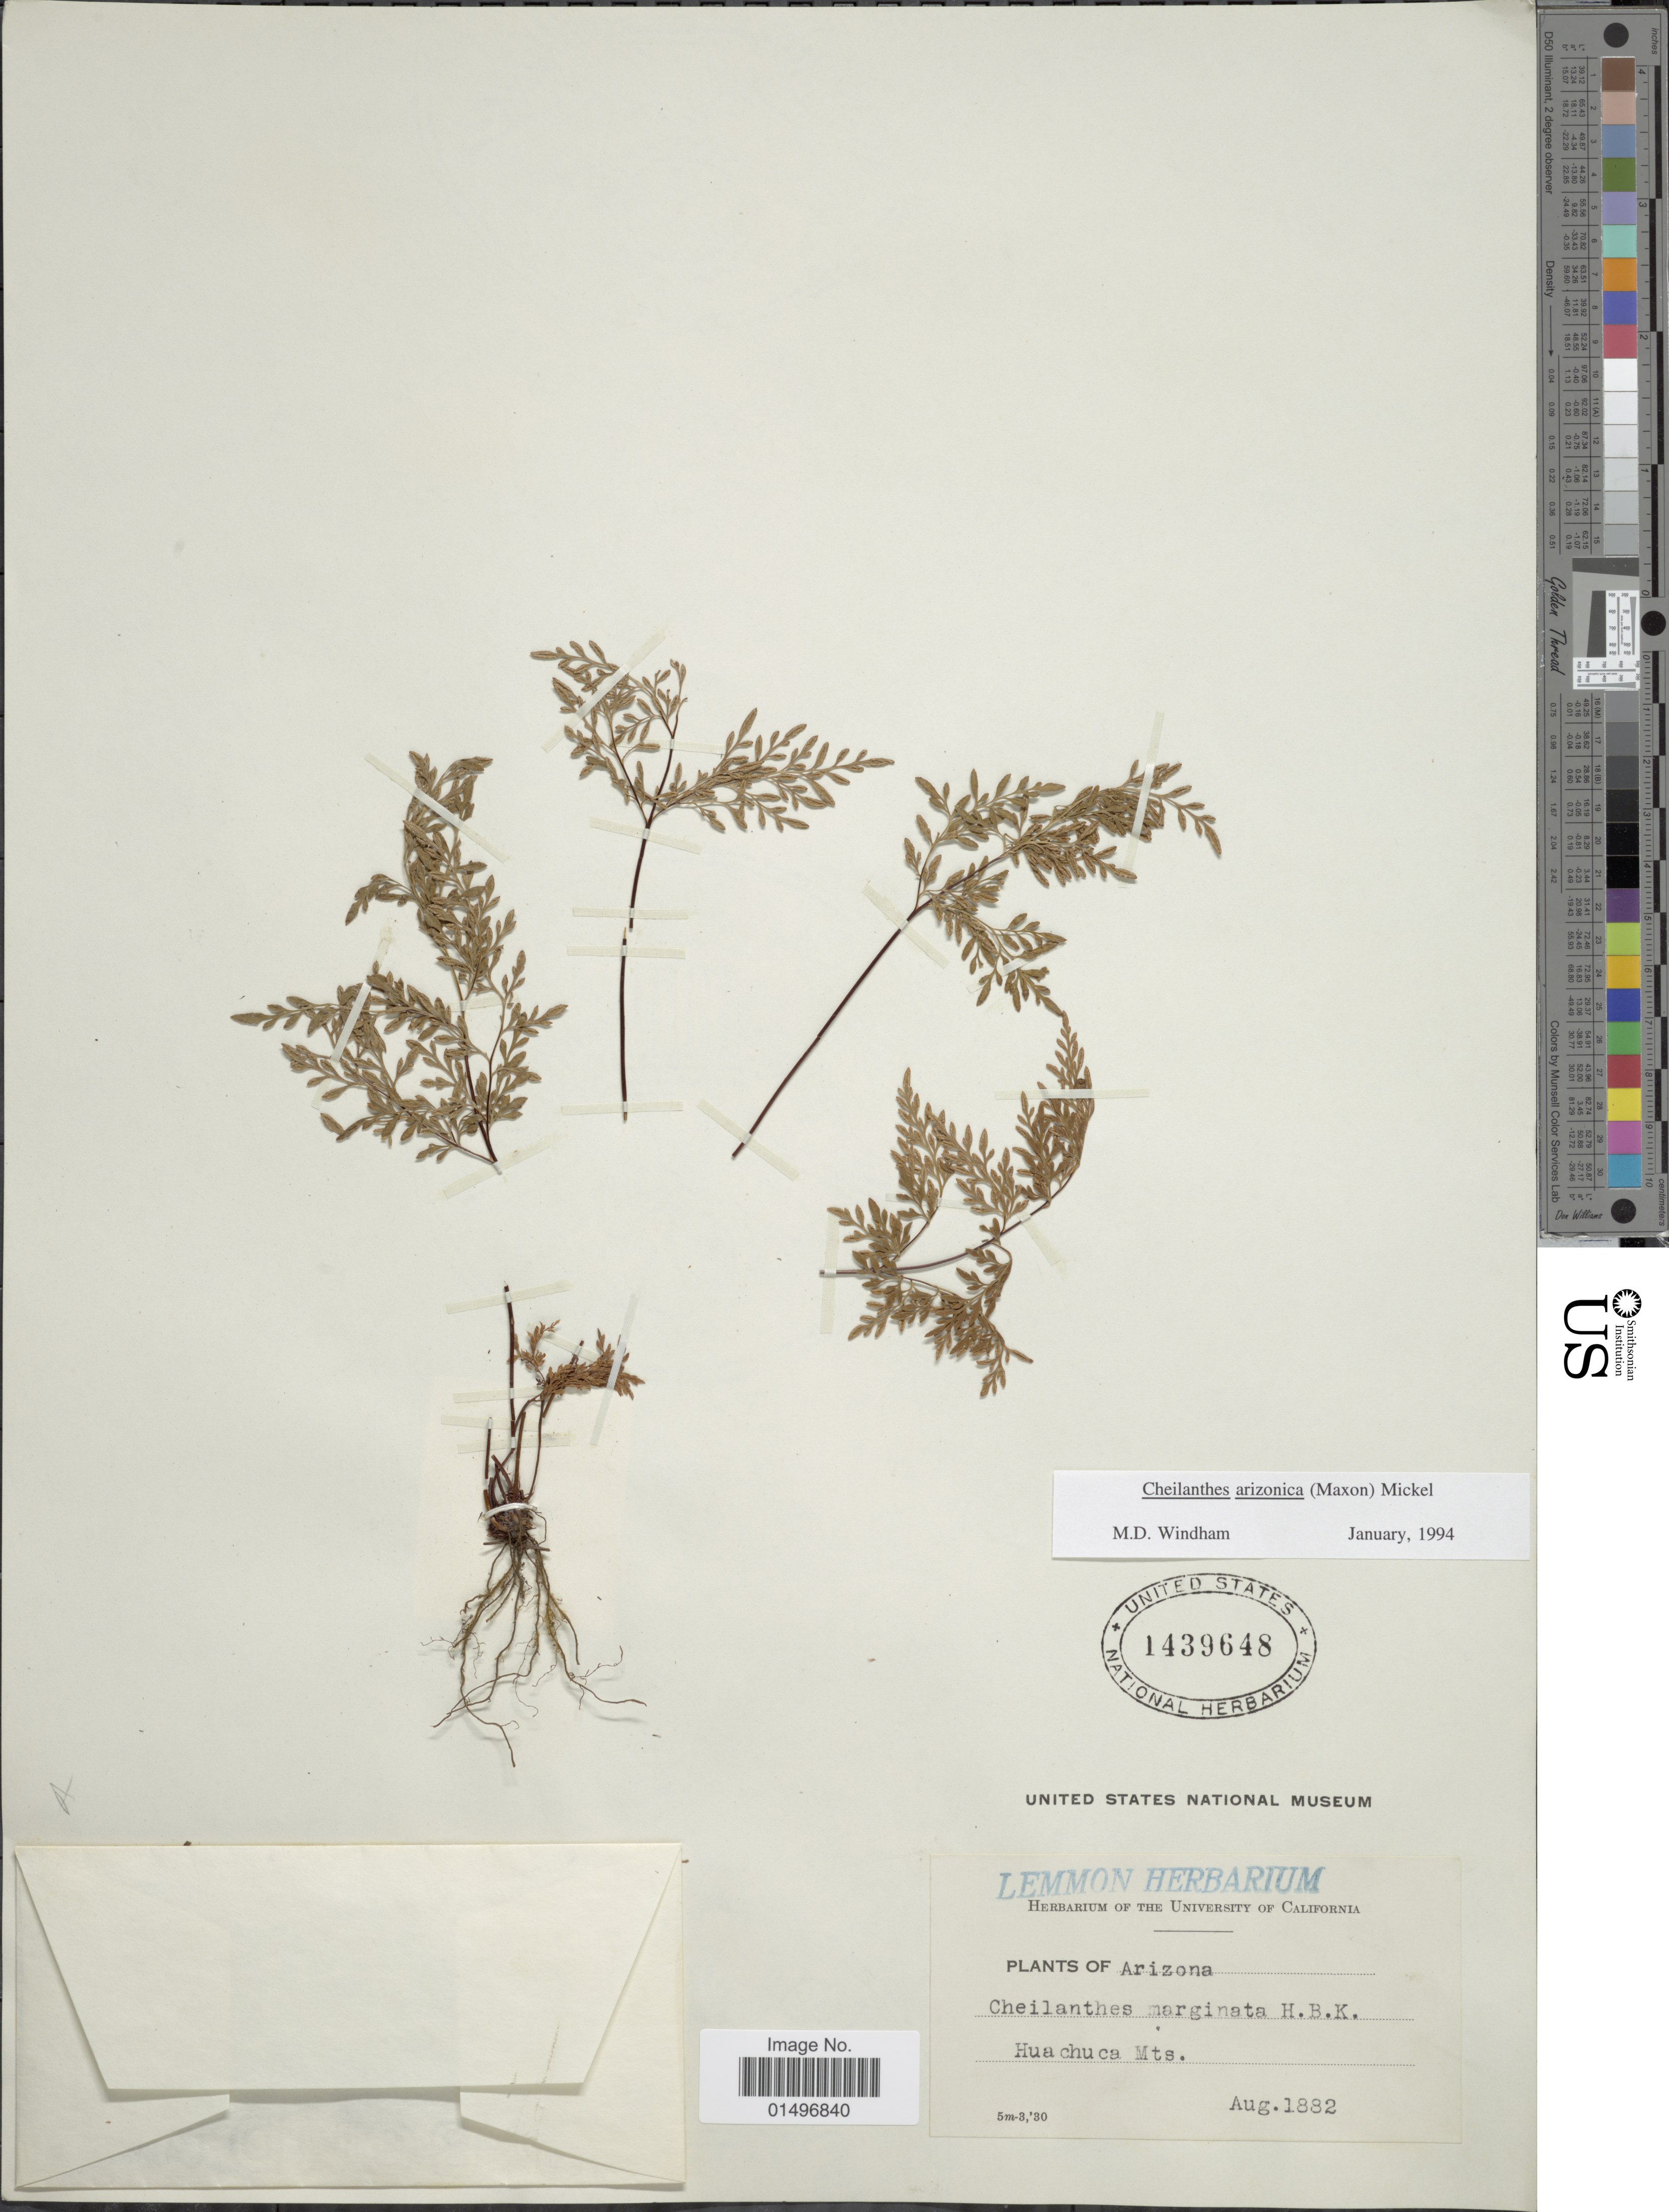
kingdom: Plantae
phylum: Tracheophyta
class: Polypodiopsida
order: Polypodiales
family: Pteridaceae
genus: Gaga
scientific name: Gaga arizonica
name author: (Maxon) Fay W. Li & Windham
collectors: ex herb. Lemmon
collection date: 1882-08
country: United States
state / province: Arizona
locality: Arizona, Huachuca Mts.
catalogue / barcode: US 1439648